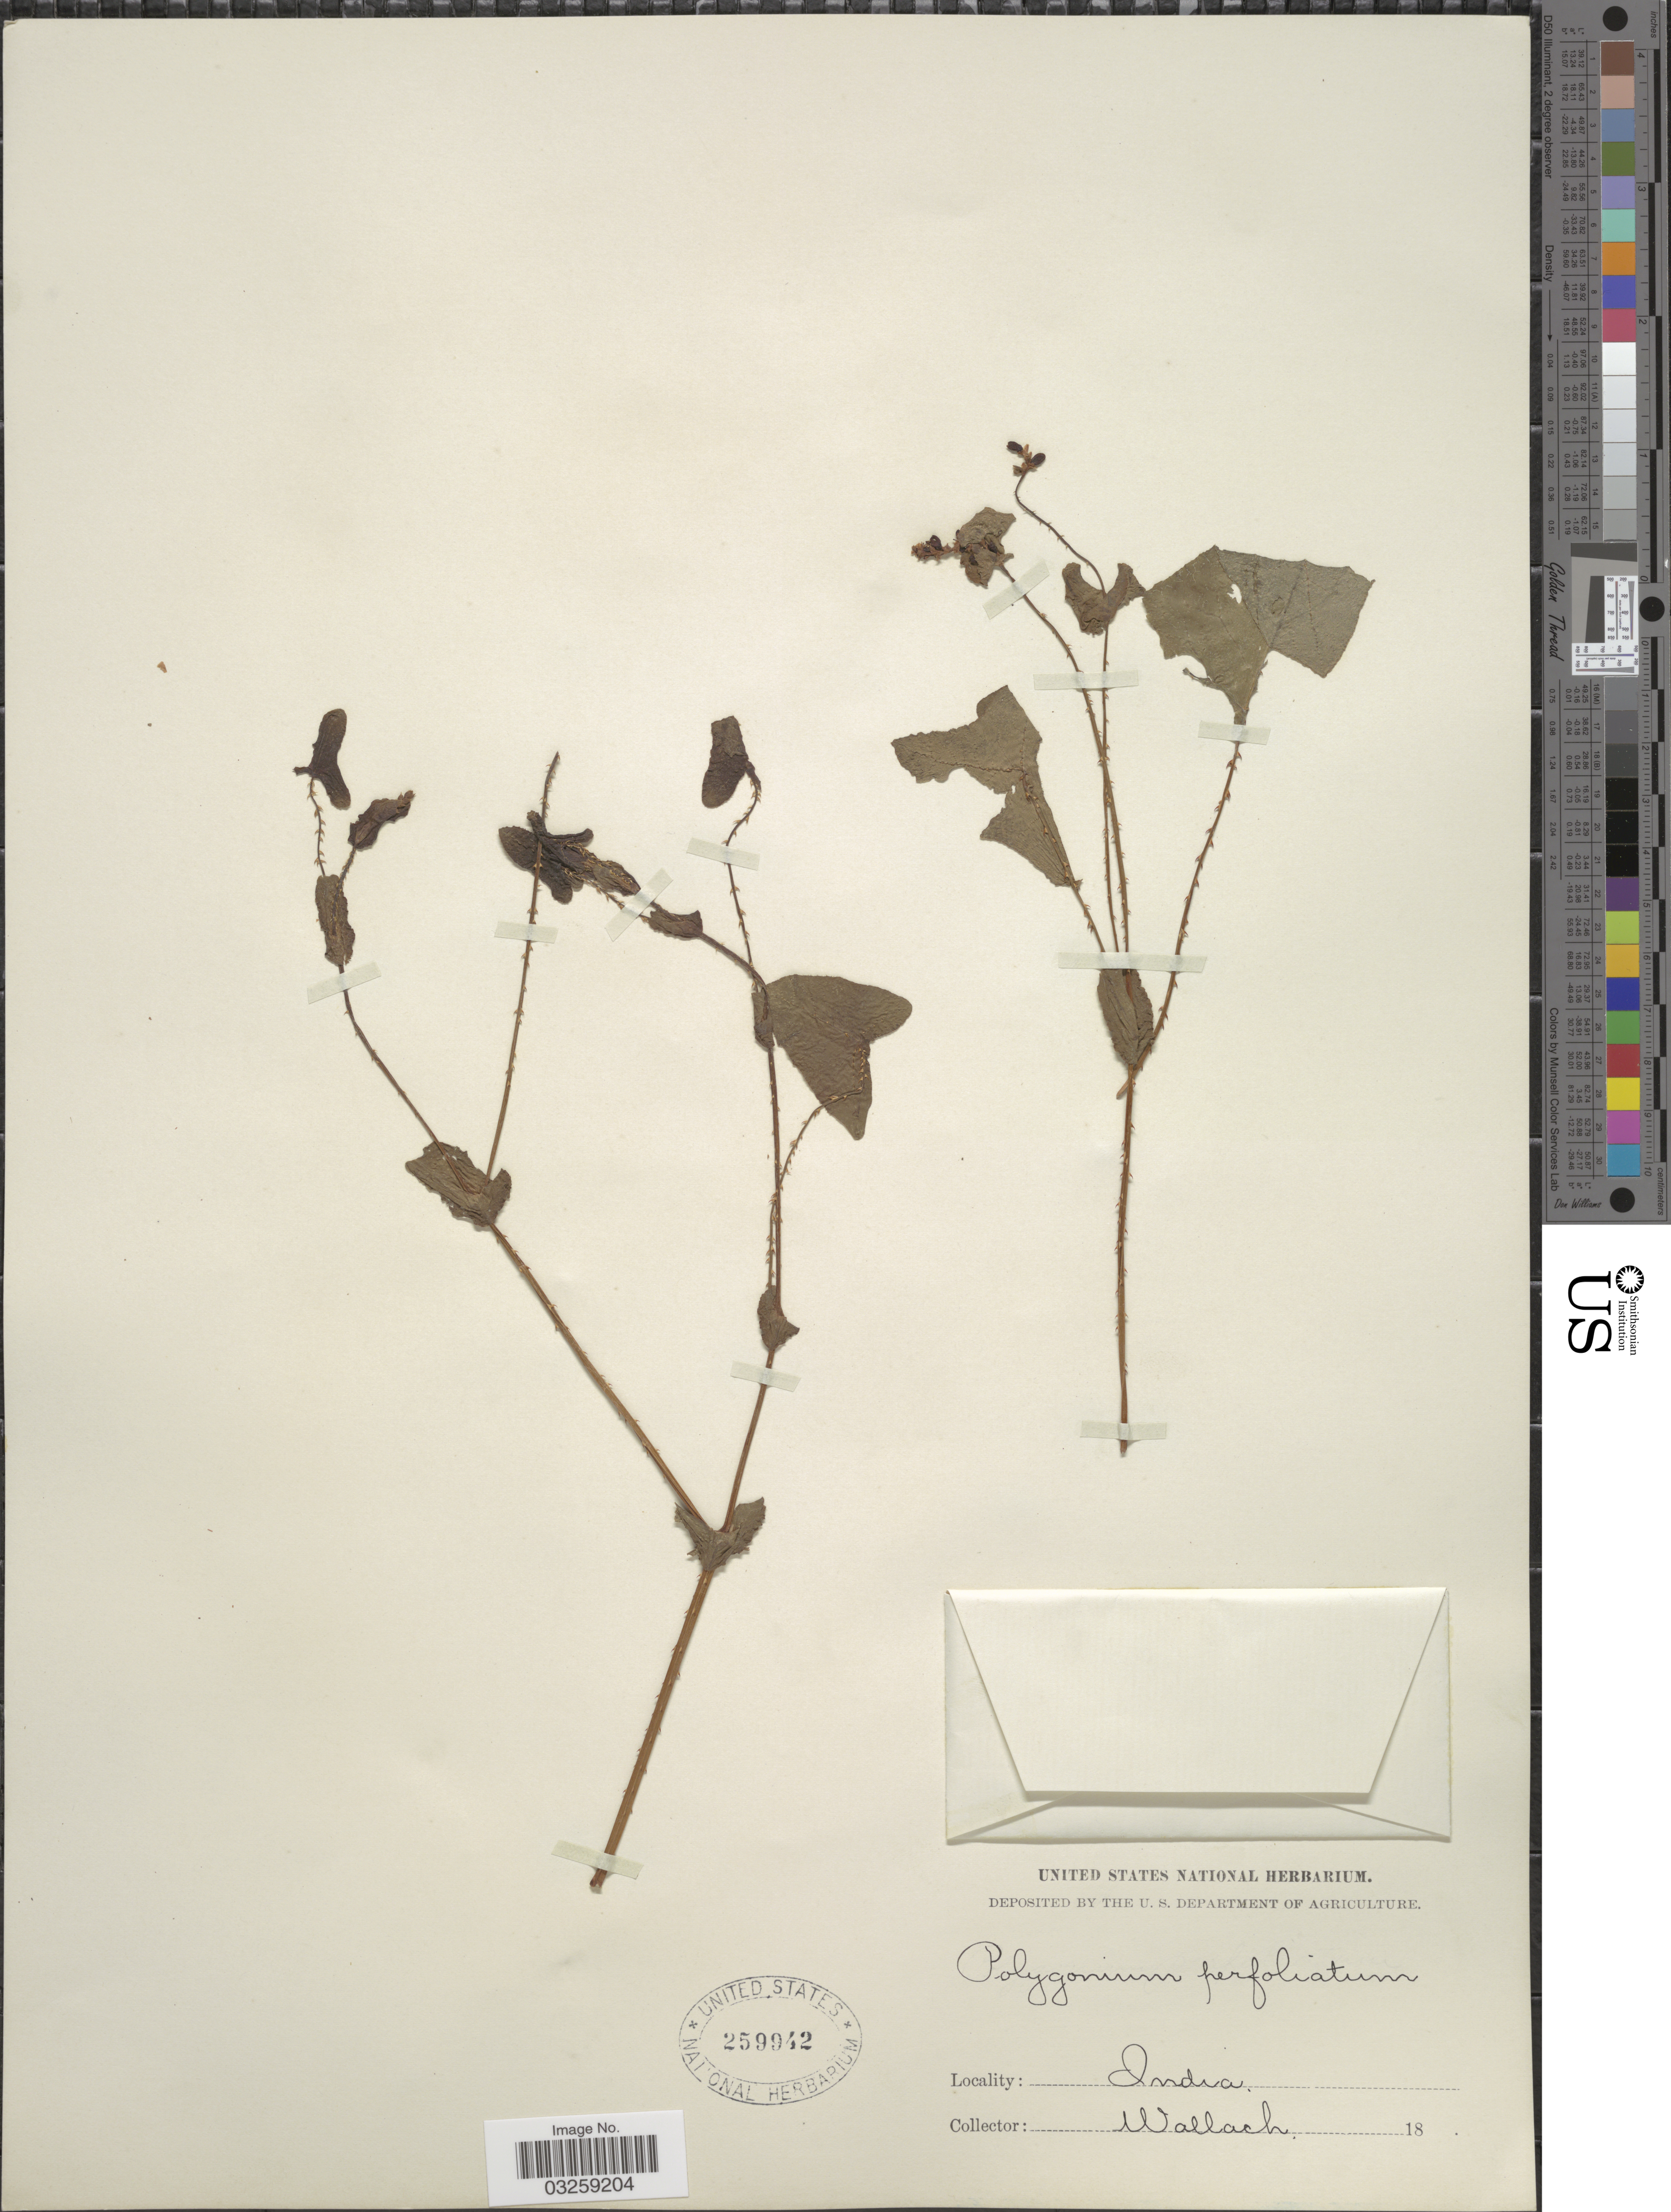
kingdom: Plantae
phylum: Tracheophyta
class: Magnoliopsida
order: Caryophyllales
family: Polygonaceae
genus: Polygonum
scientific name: Polygonum perfoliatum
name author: L.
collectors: Wallach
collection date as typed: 18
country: India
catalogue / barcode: US 259942